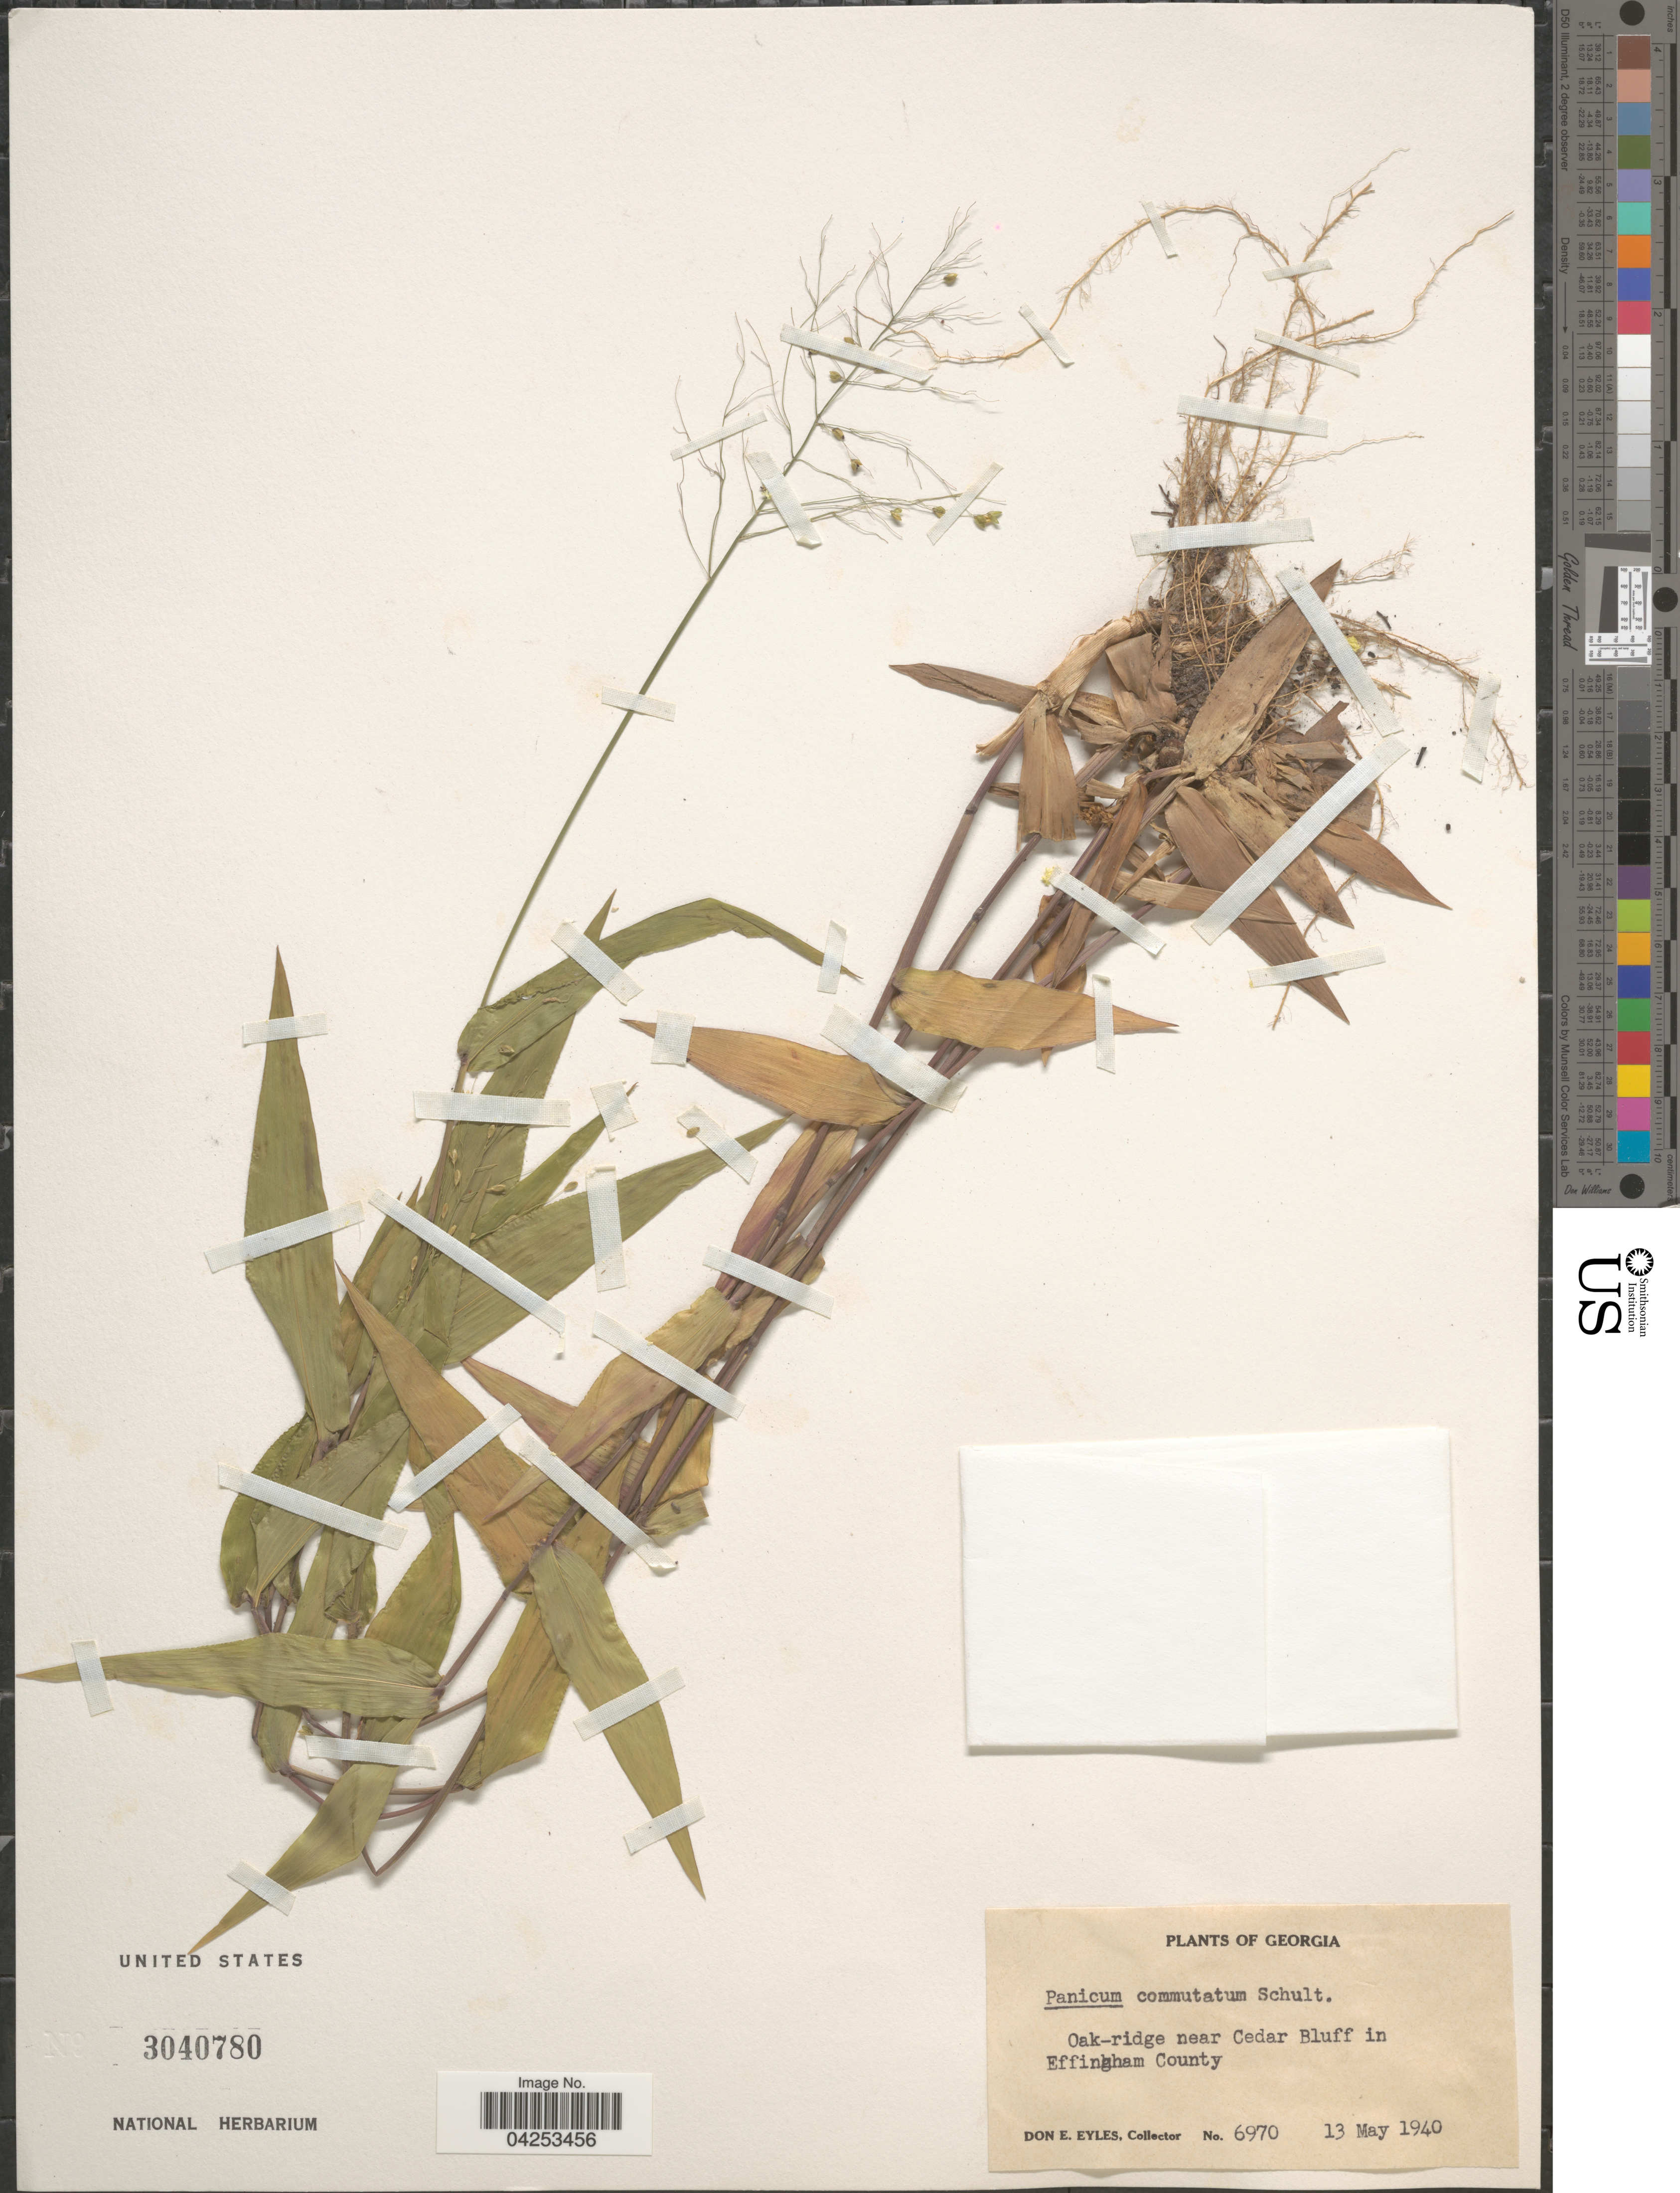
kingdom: Plantae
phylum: Tracheophyta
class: Liliopsida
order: Poales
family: Poaceae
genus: Dichanthelium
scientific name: Dichanthelium commutatum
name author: (Schult.) Gould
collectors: D. Eyles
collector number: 6970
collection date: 1940-05-13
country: United States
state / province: Georgia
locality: Oak-ridge near Cedar Bluff in Effingham County.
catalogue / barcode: US 3040780